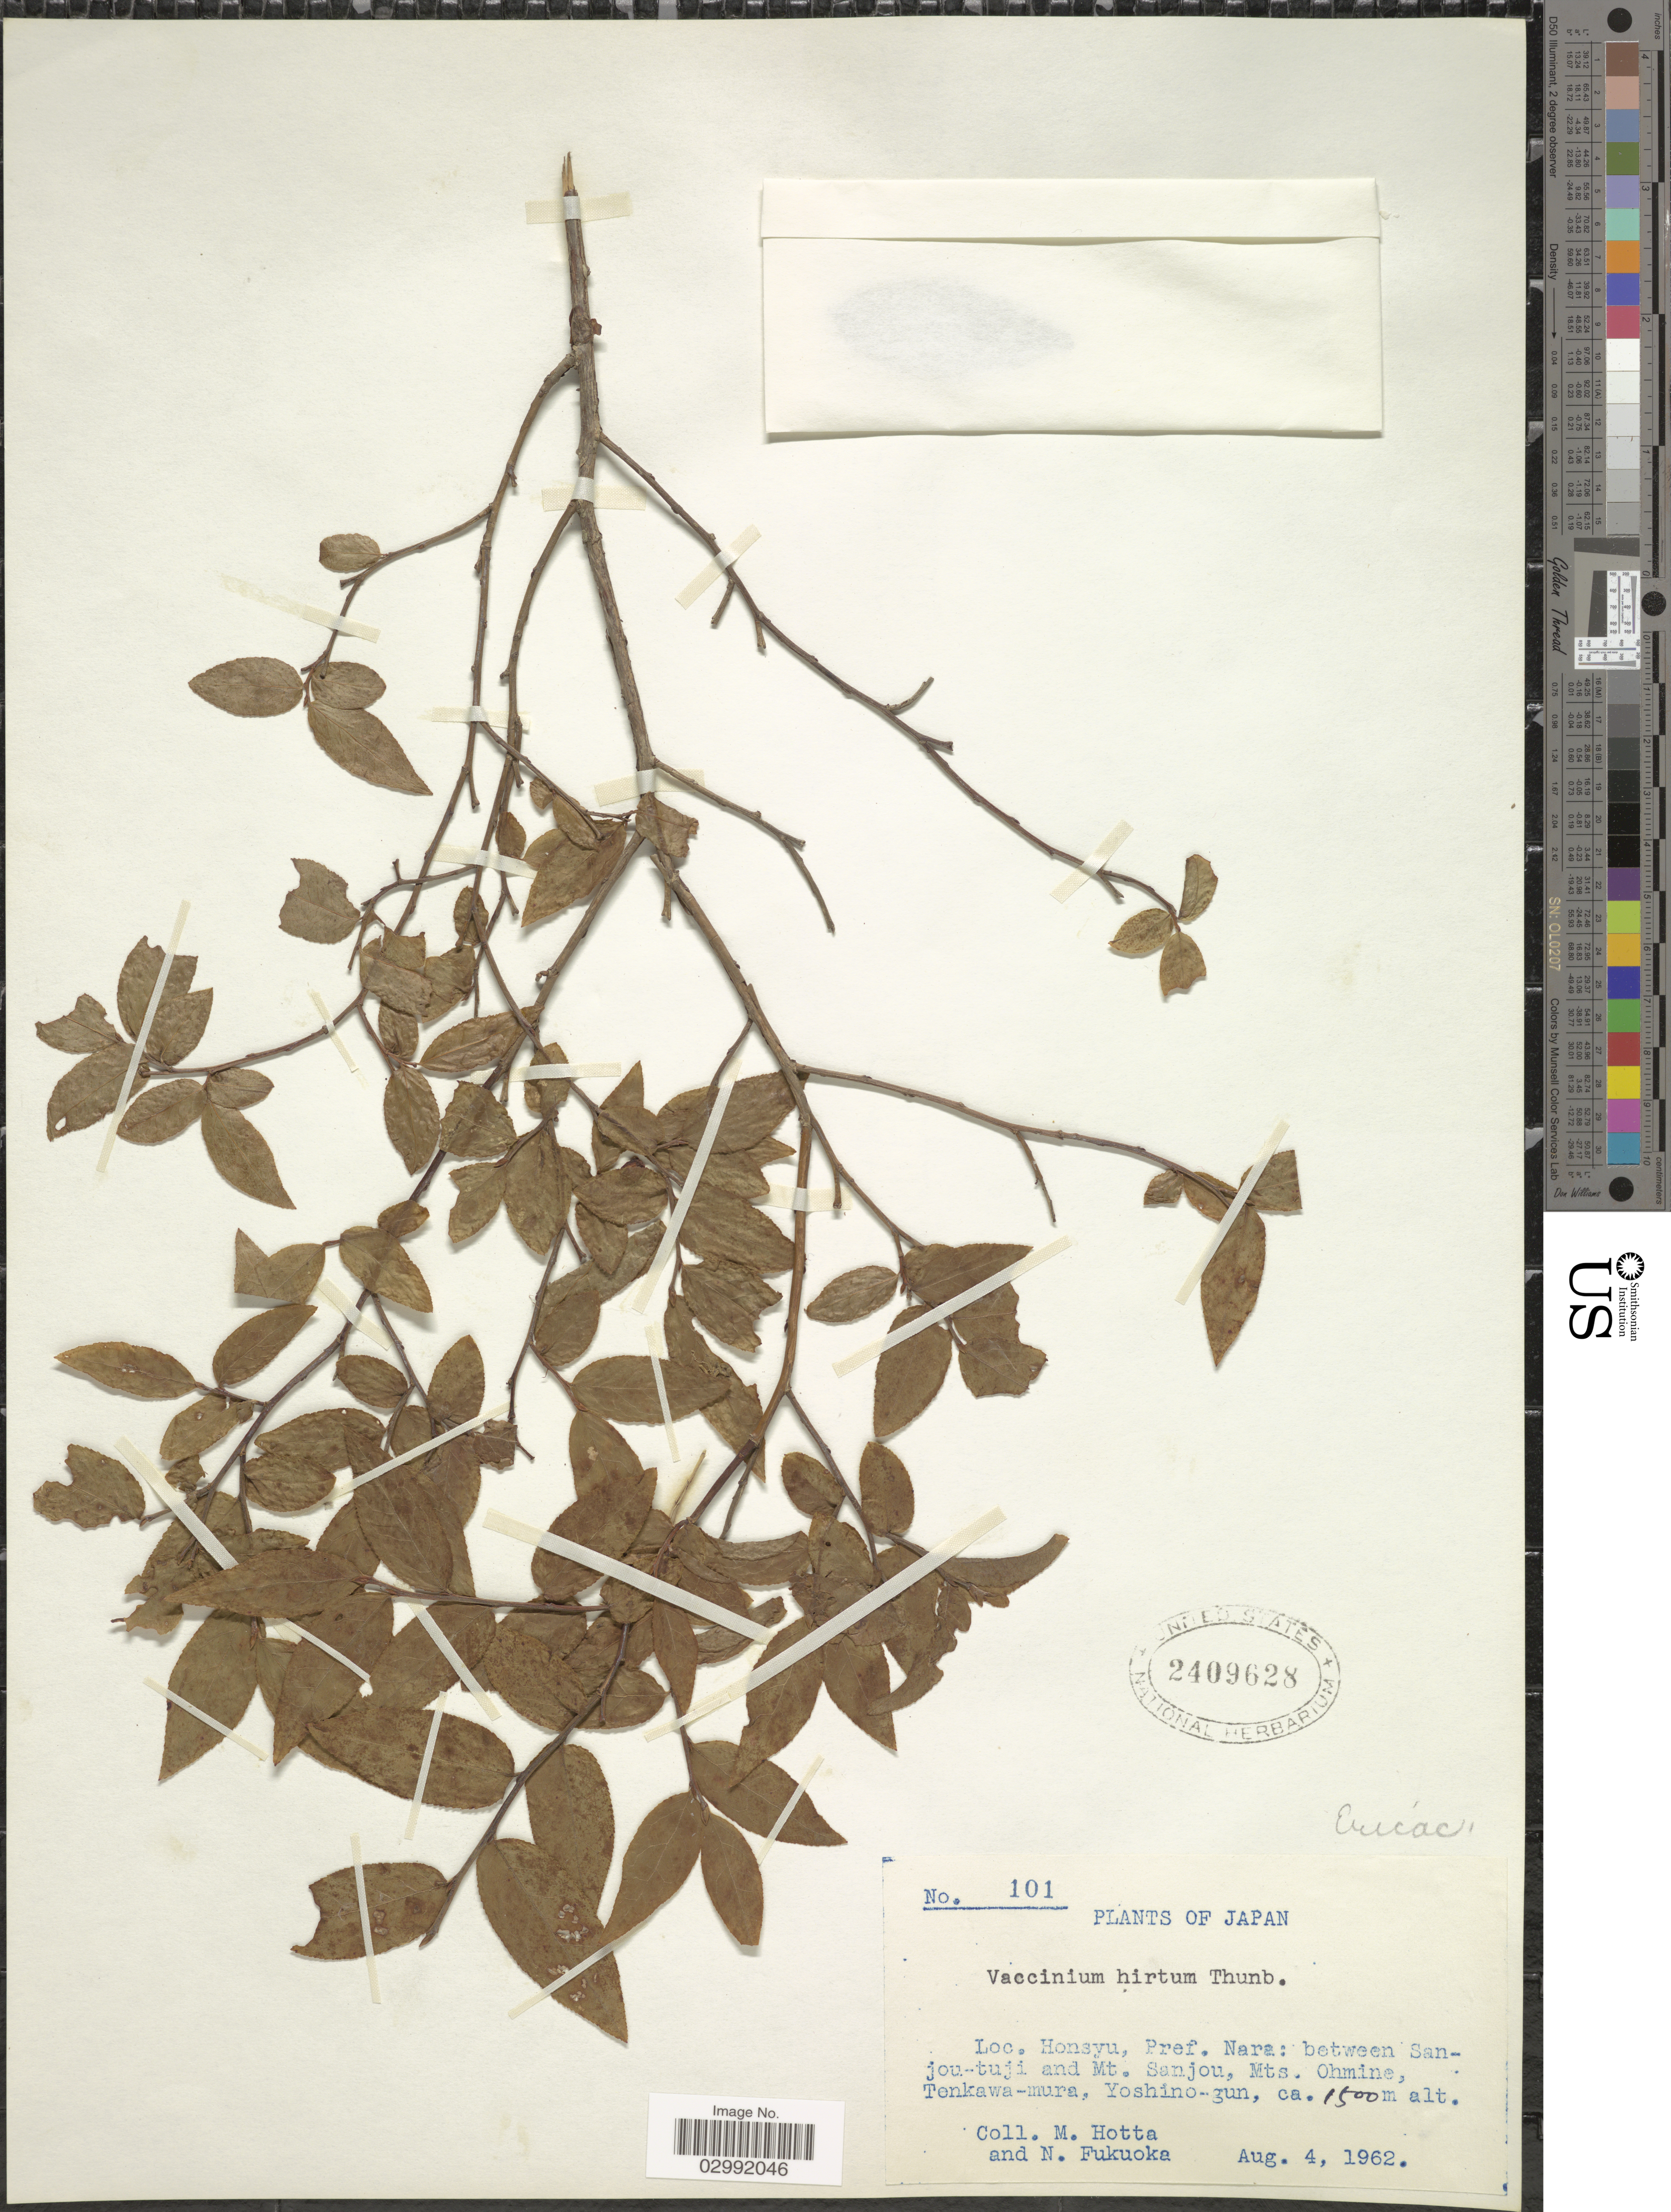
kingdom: Plantae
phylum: Tracheophyta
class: Magnoliopsida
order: Ericales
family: Ericaceae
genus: Vaccinium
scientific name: Vaccinium hirtum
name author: Thunb.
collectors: M. Hotta & N. Fukuoka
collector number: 101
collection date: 1962-08-04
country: Japan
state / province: Nara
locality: Honsyu, Pref. Nara: Between Sanjou-tuji and Mt. Sanjou, Mts. Ohmine, Tenkawa-mura, Yoshino-gun.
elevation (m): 1500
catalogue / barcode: US 2409628